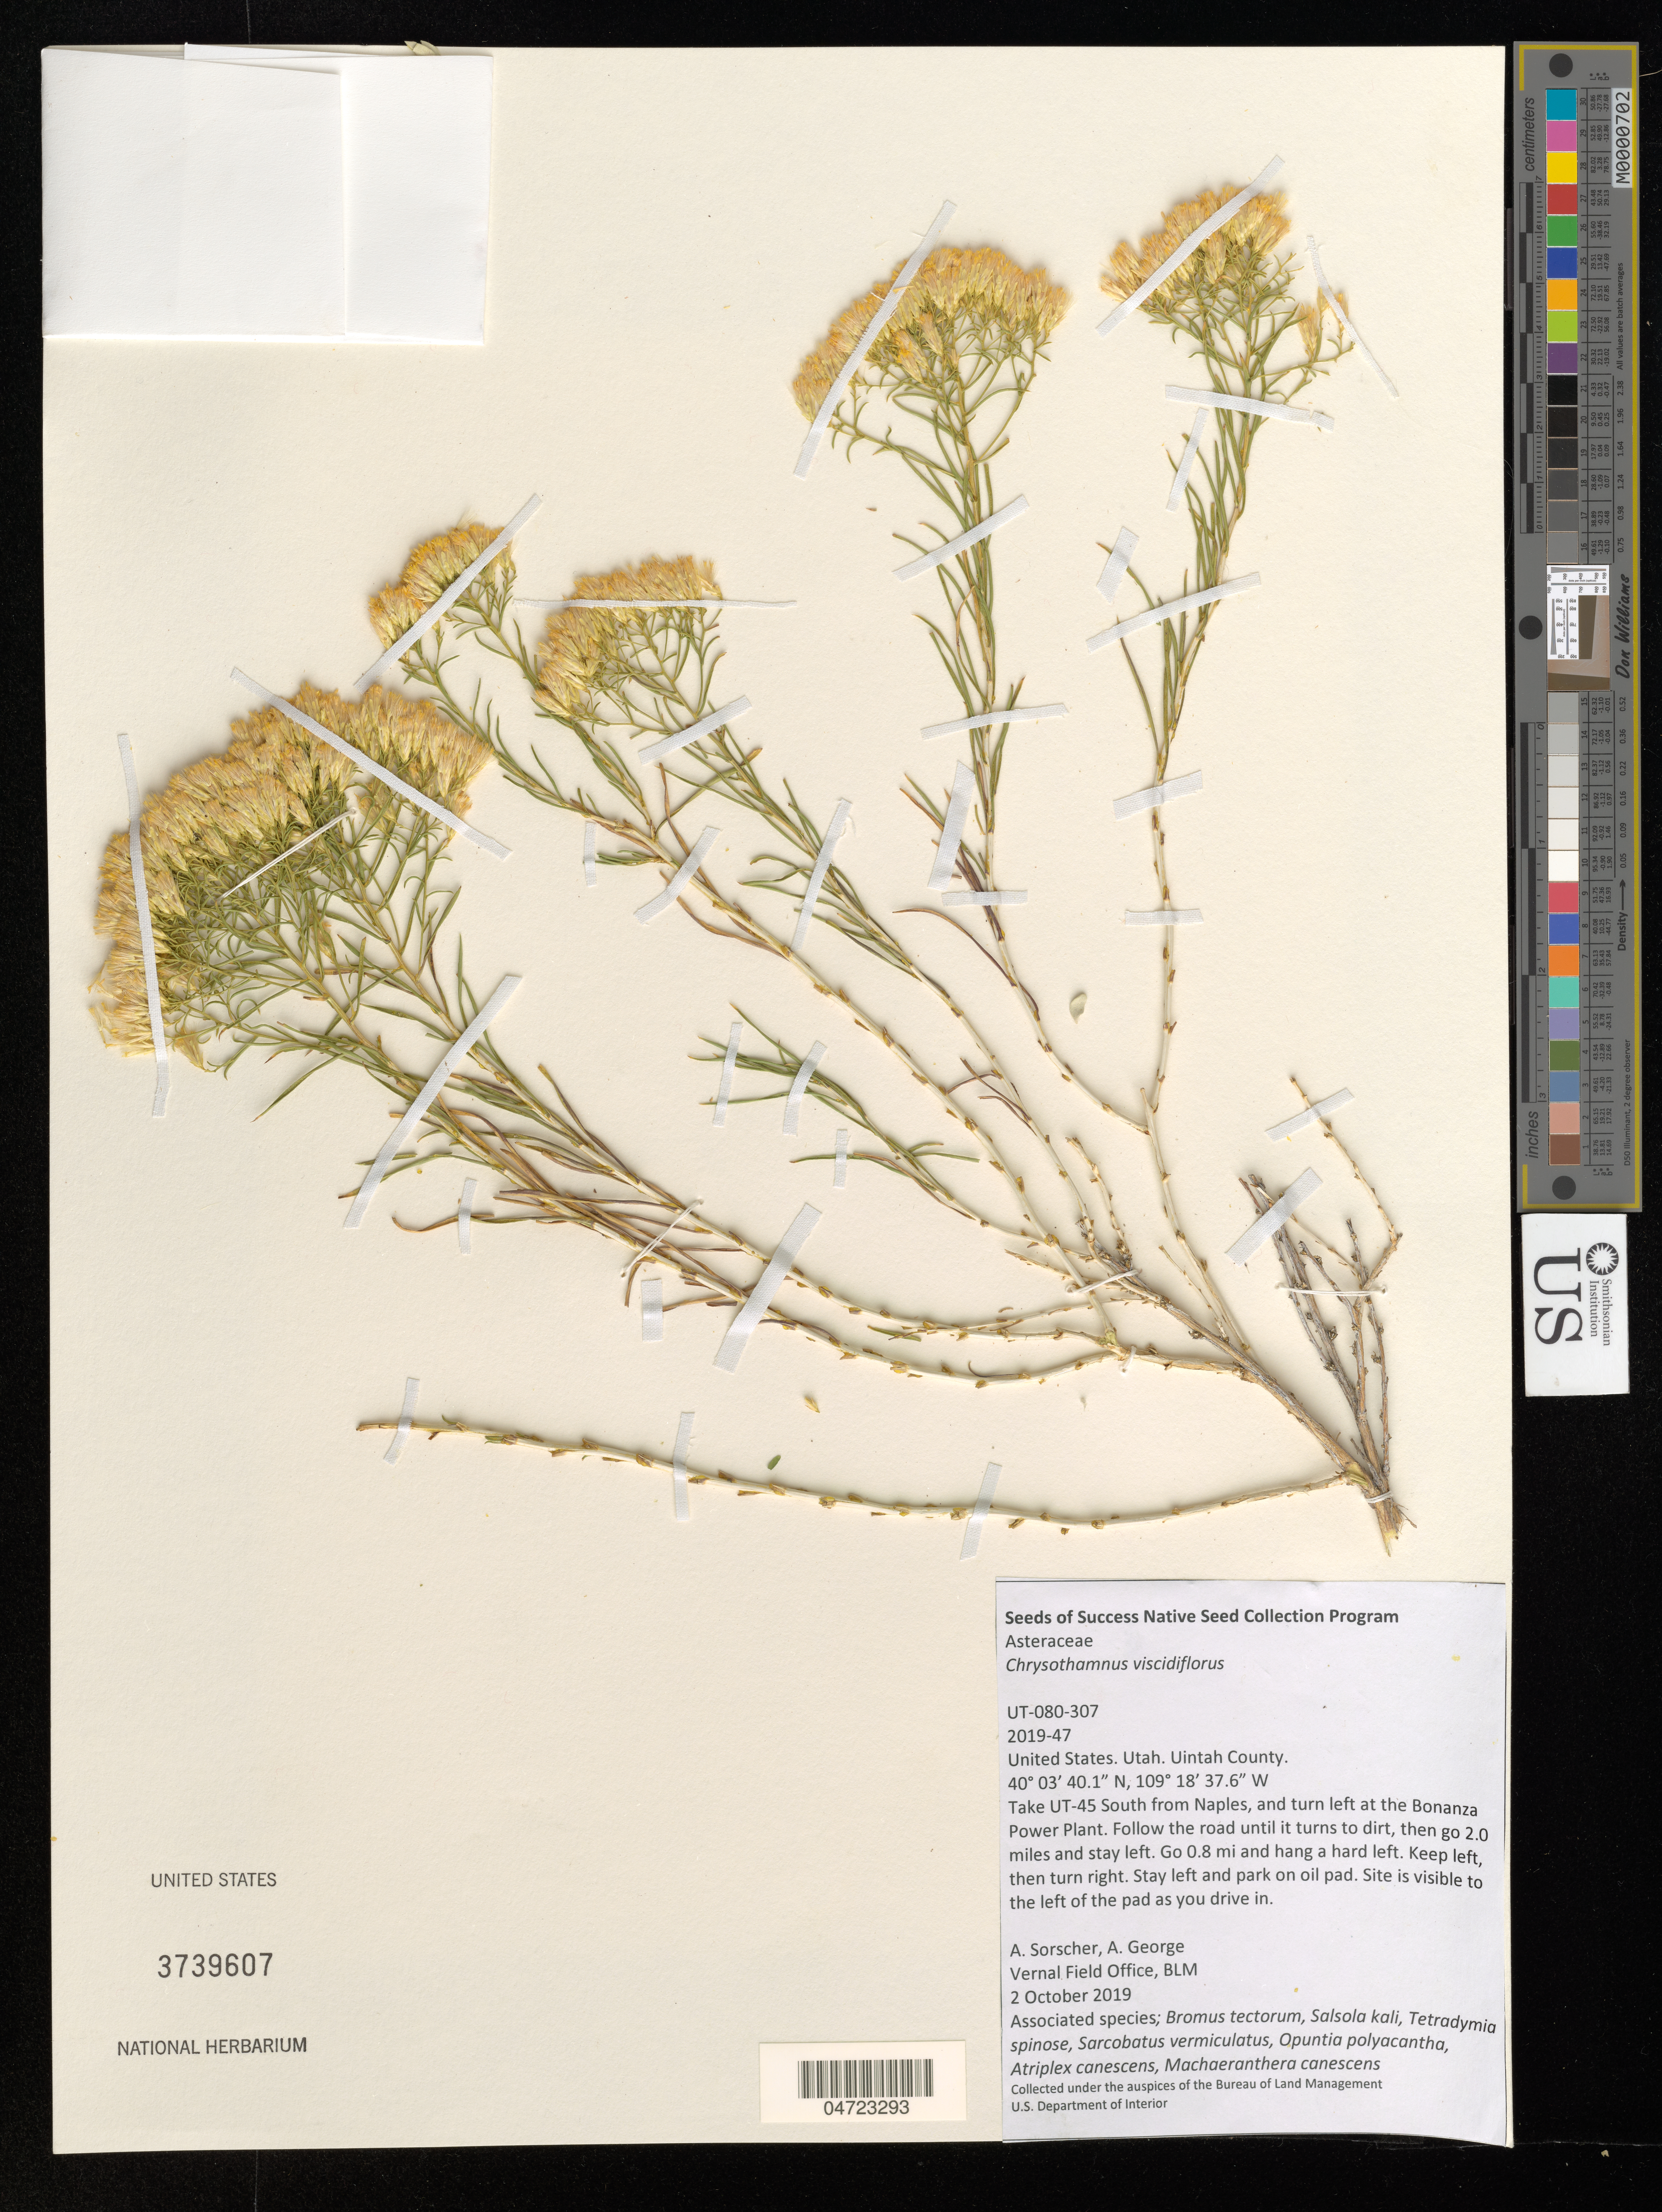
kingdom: Plantae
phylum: Tracheophyta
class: Magnoliopsida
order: Asterales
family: Asteraceae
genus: Chrysothamnus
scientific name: Chrysothamnus viscidiflorus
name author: (Hook.) Nutt.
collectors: A. Sorscher & A. George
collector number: UT-080-307/2019-47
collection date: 2019-10-02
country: United States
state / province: Utah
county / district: Uintah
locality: Uintah County. Take UT-45 South from Naples, and turn left at the Bonanza Power Plant. Follow the road until it turns to dirt, then go 2.0 miles and stay left. Go 0.8 mi and hang a hard left. Keep left, then turn right. Stay left and park on oil pad. Site is visible to the left of the pad as you drive in.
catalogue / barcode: US 3739607